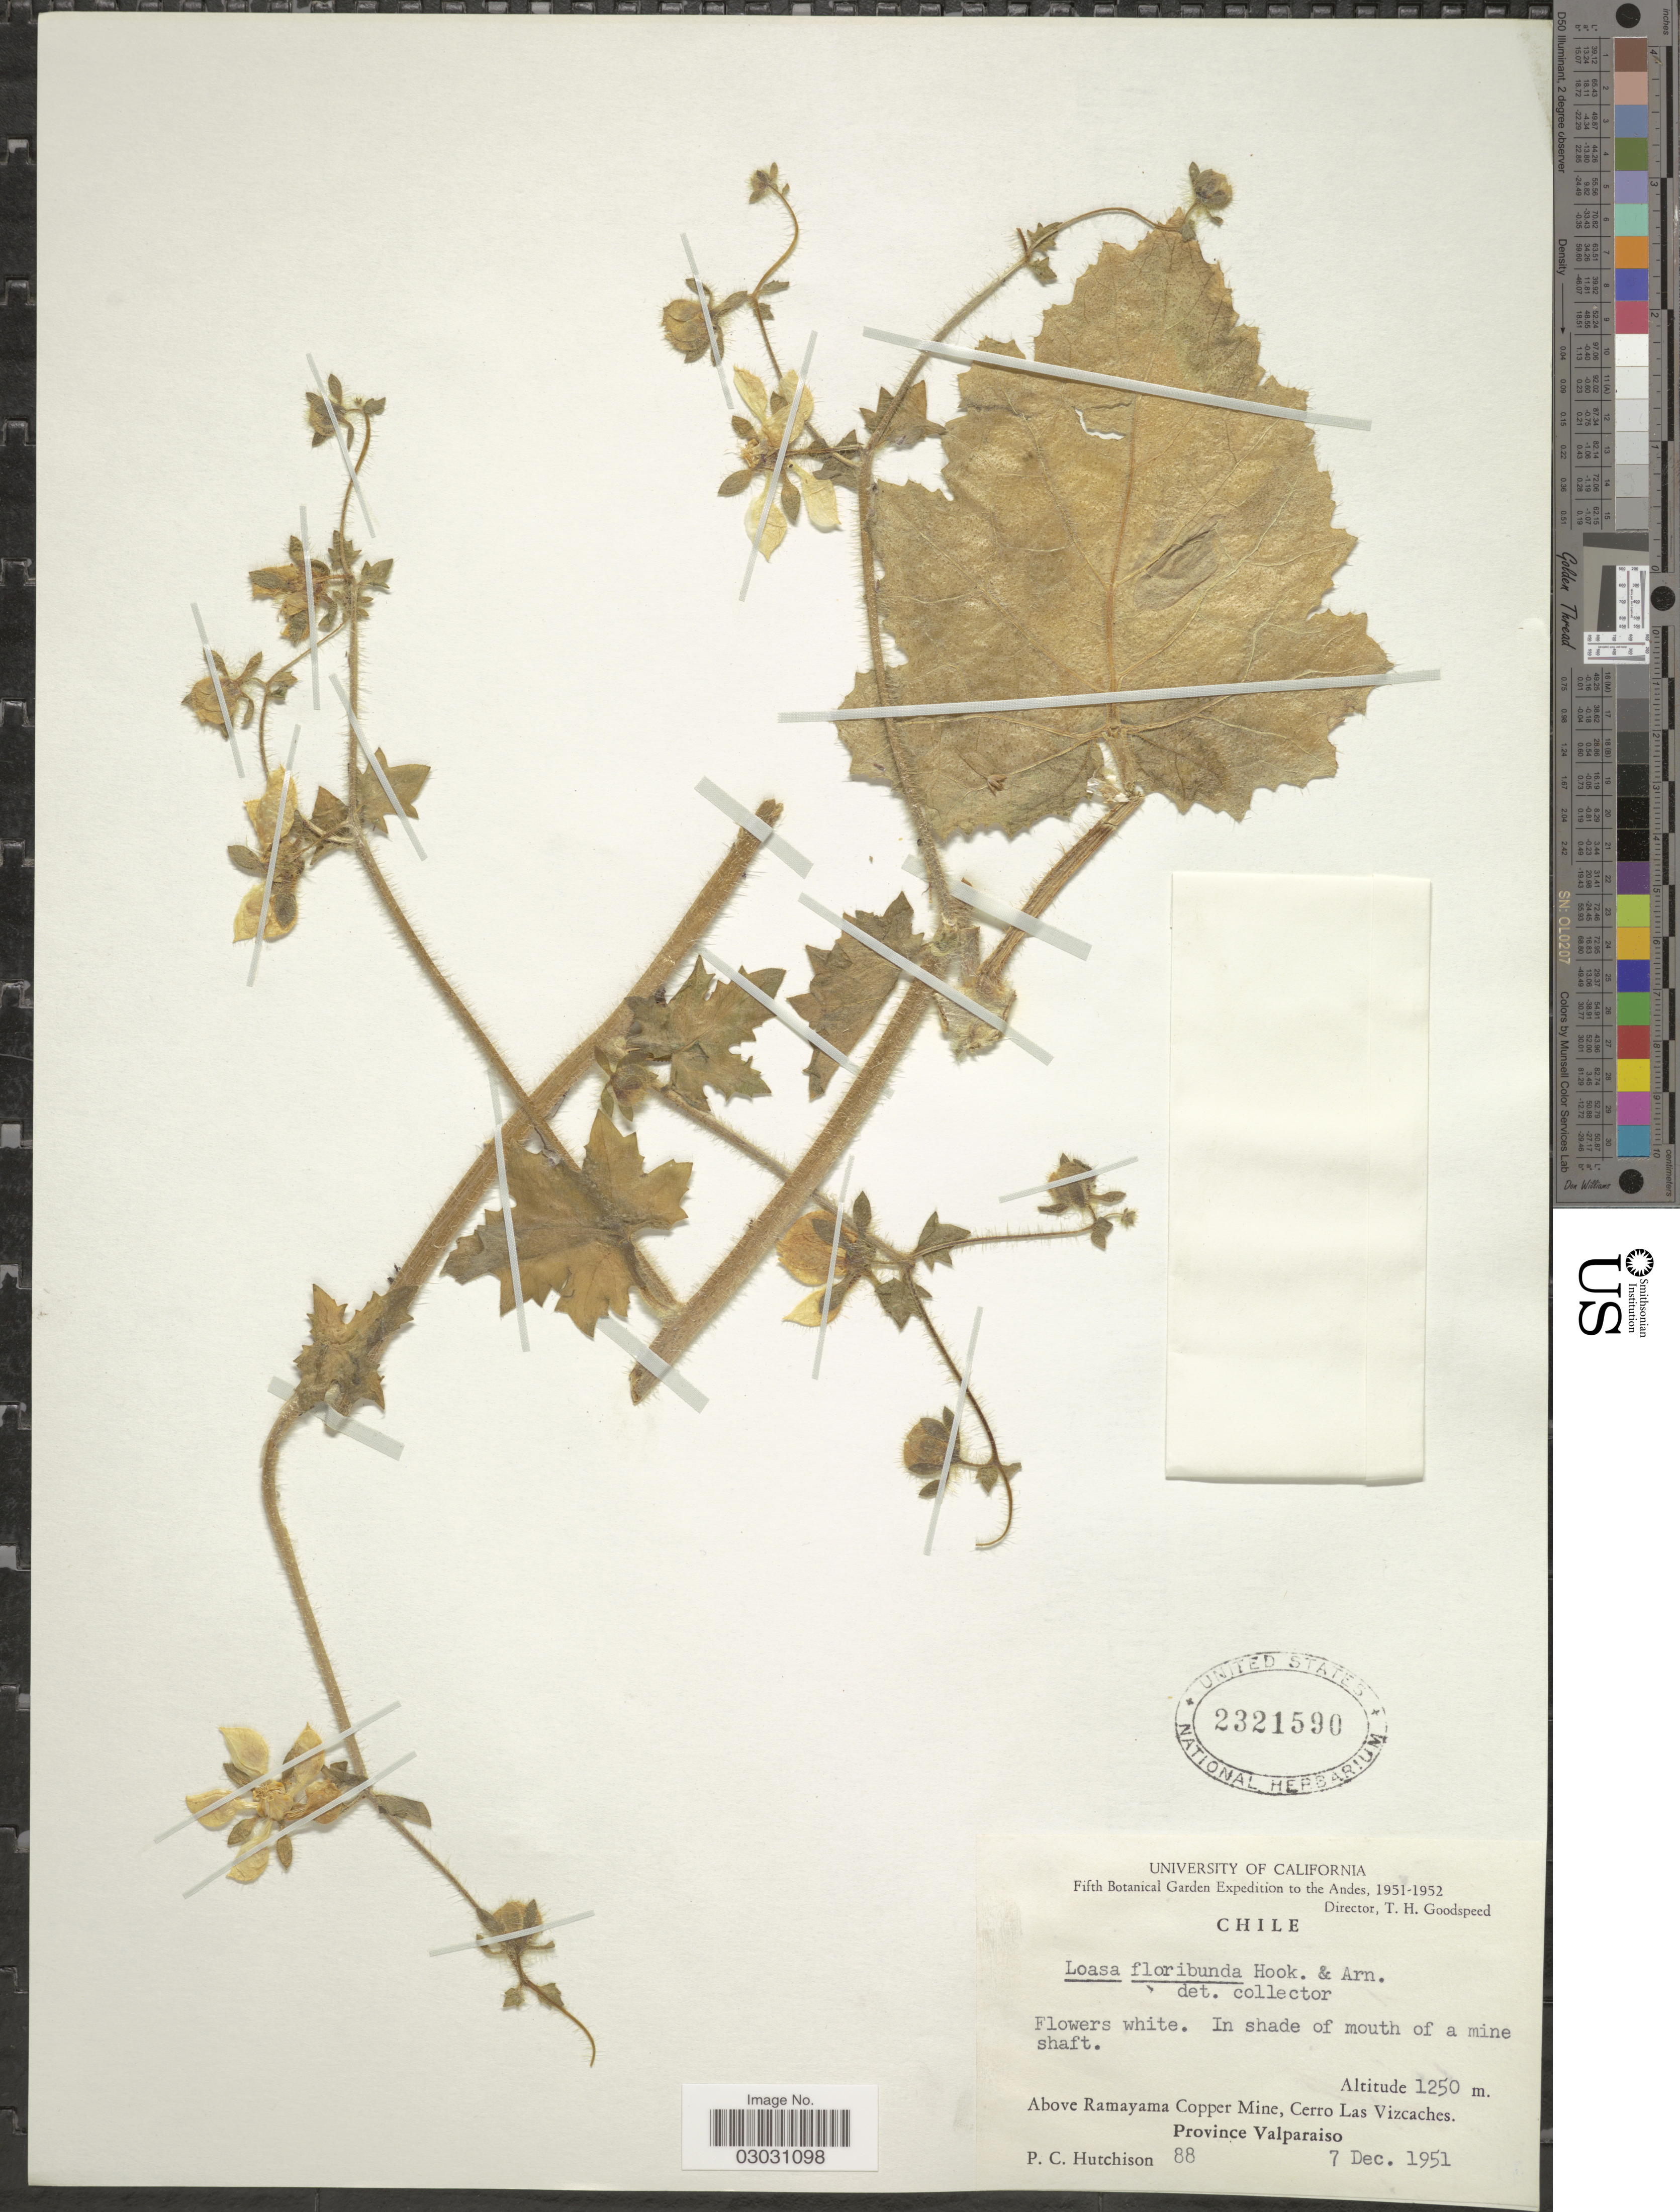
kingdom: Plantae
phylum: Tracheophyta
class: Magnoliopsida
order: Cornales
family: Loasaceae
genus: Loasa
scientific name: Loasa floribunda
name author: Hook. & Arn.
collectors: P. C. Hutchison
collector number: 88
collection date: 1951-12-07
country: Chile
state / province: Valparaíso (V)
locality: The Andes, Above Ramayama Copper Mine, Cerro Las Vizcaches, Province Valparaiso.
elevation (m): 1250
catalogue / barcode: US 2321590